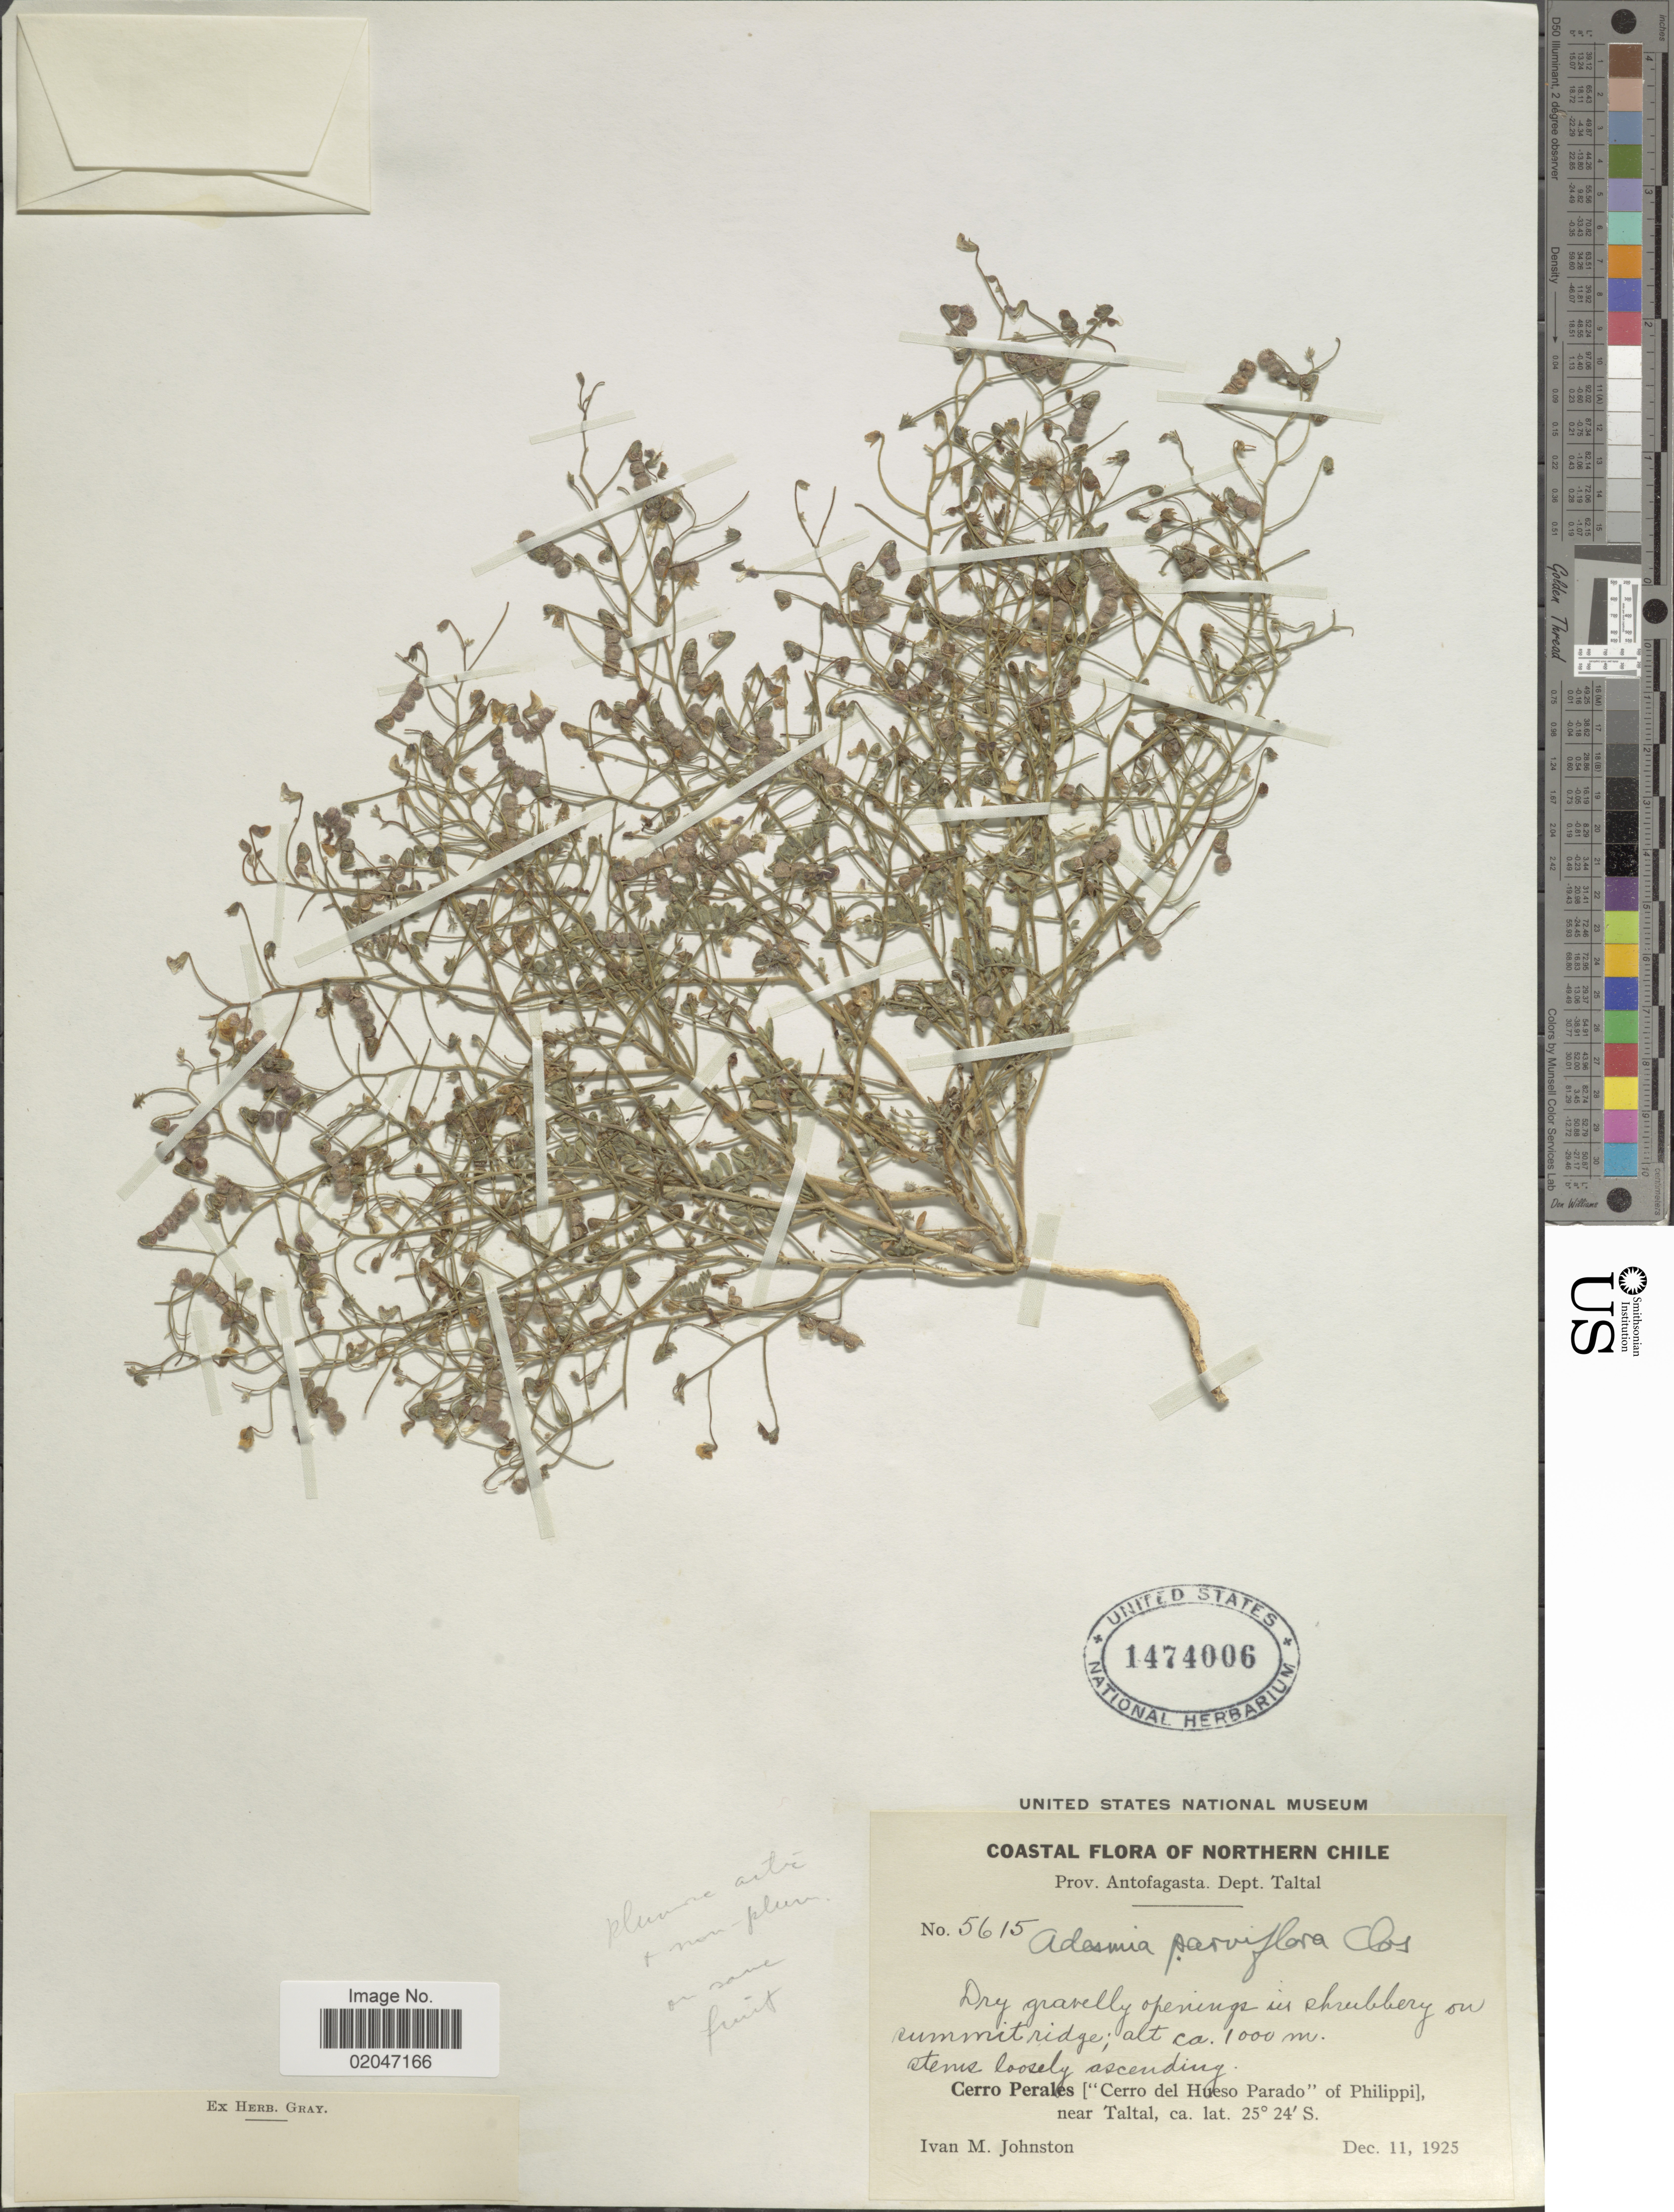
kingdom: Plantae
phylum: Tracheophyta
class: Magnoliopsida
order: Fabales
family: Fabaceae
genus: Adesmia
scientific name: Adesmia parviflora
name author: Clos in Gay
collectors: I.M. Johnston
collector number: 5615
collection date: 1925-12-11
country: Chile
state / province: Antofagasta (II)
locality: Coastal of Northern Chile, Dept Taltal, Cerro Perales [' Cerro del Hueso Parado' of Philippi], near Taltal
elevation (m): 1000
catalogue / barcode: US 1474006